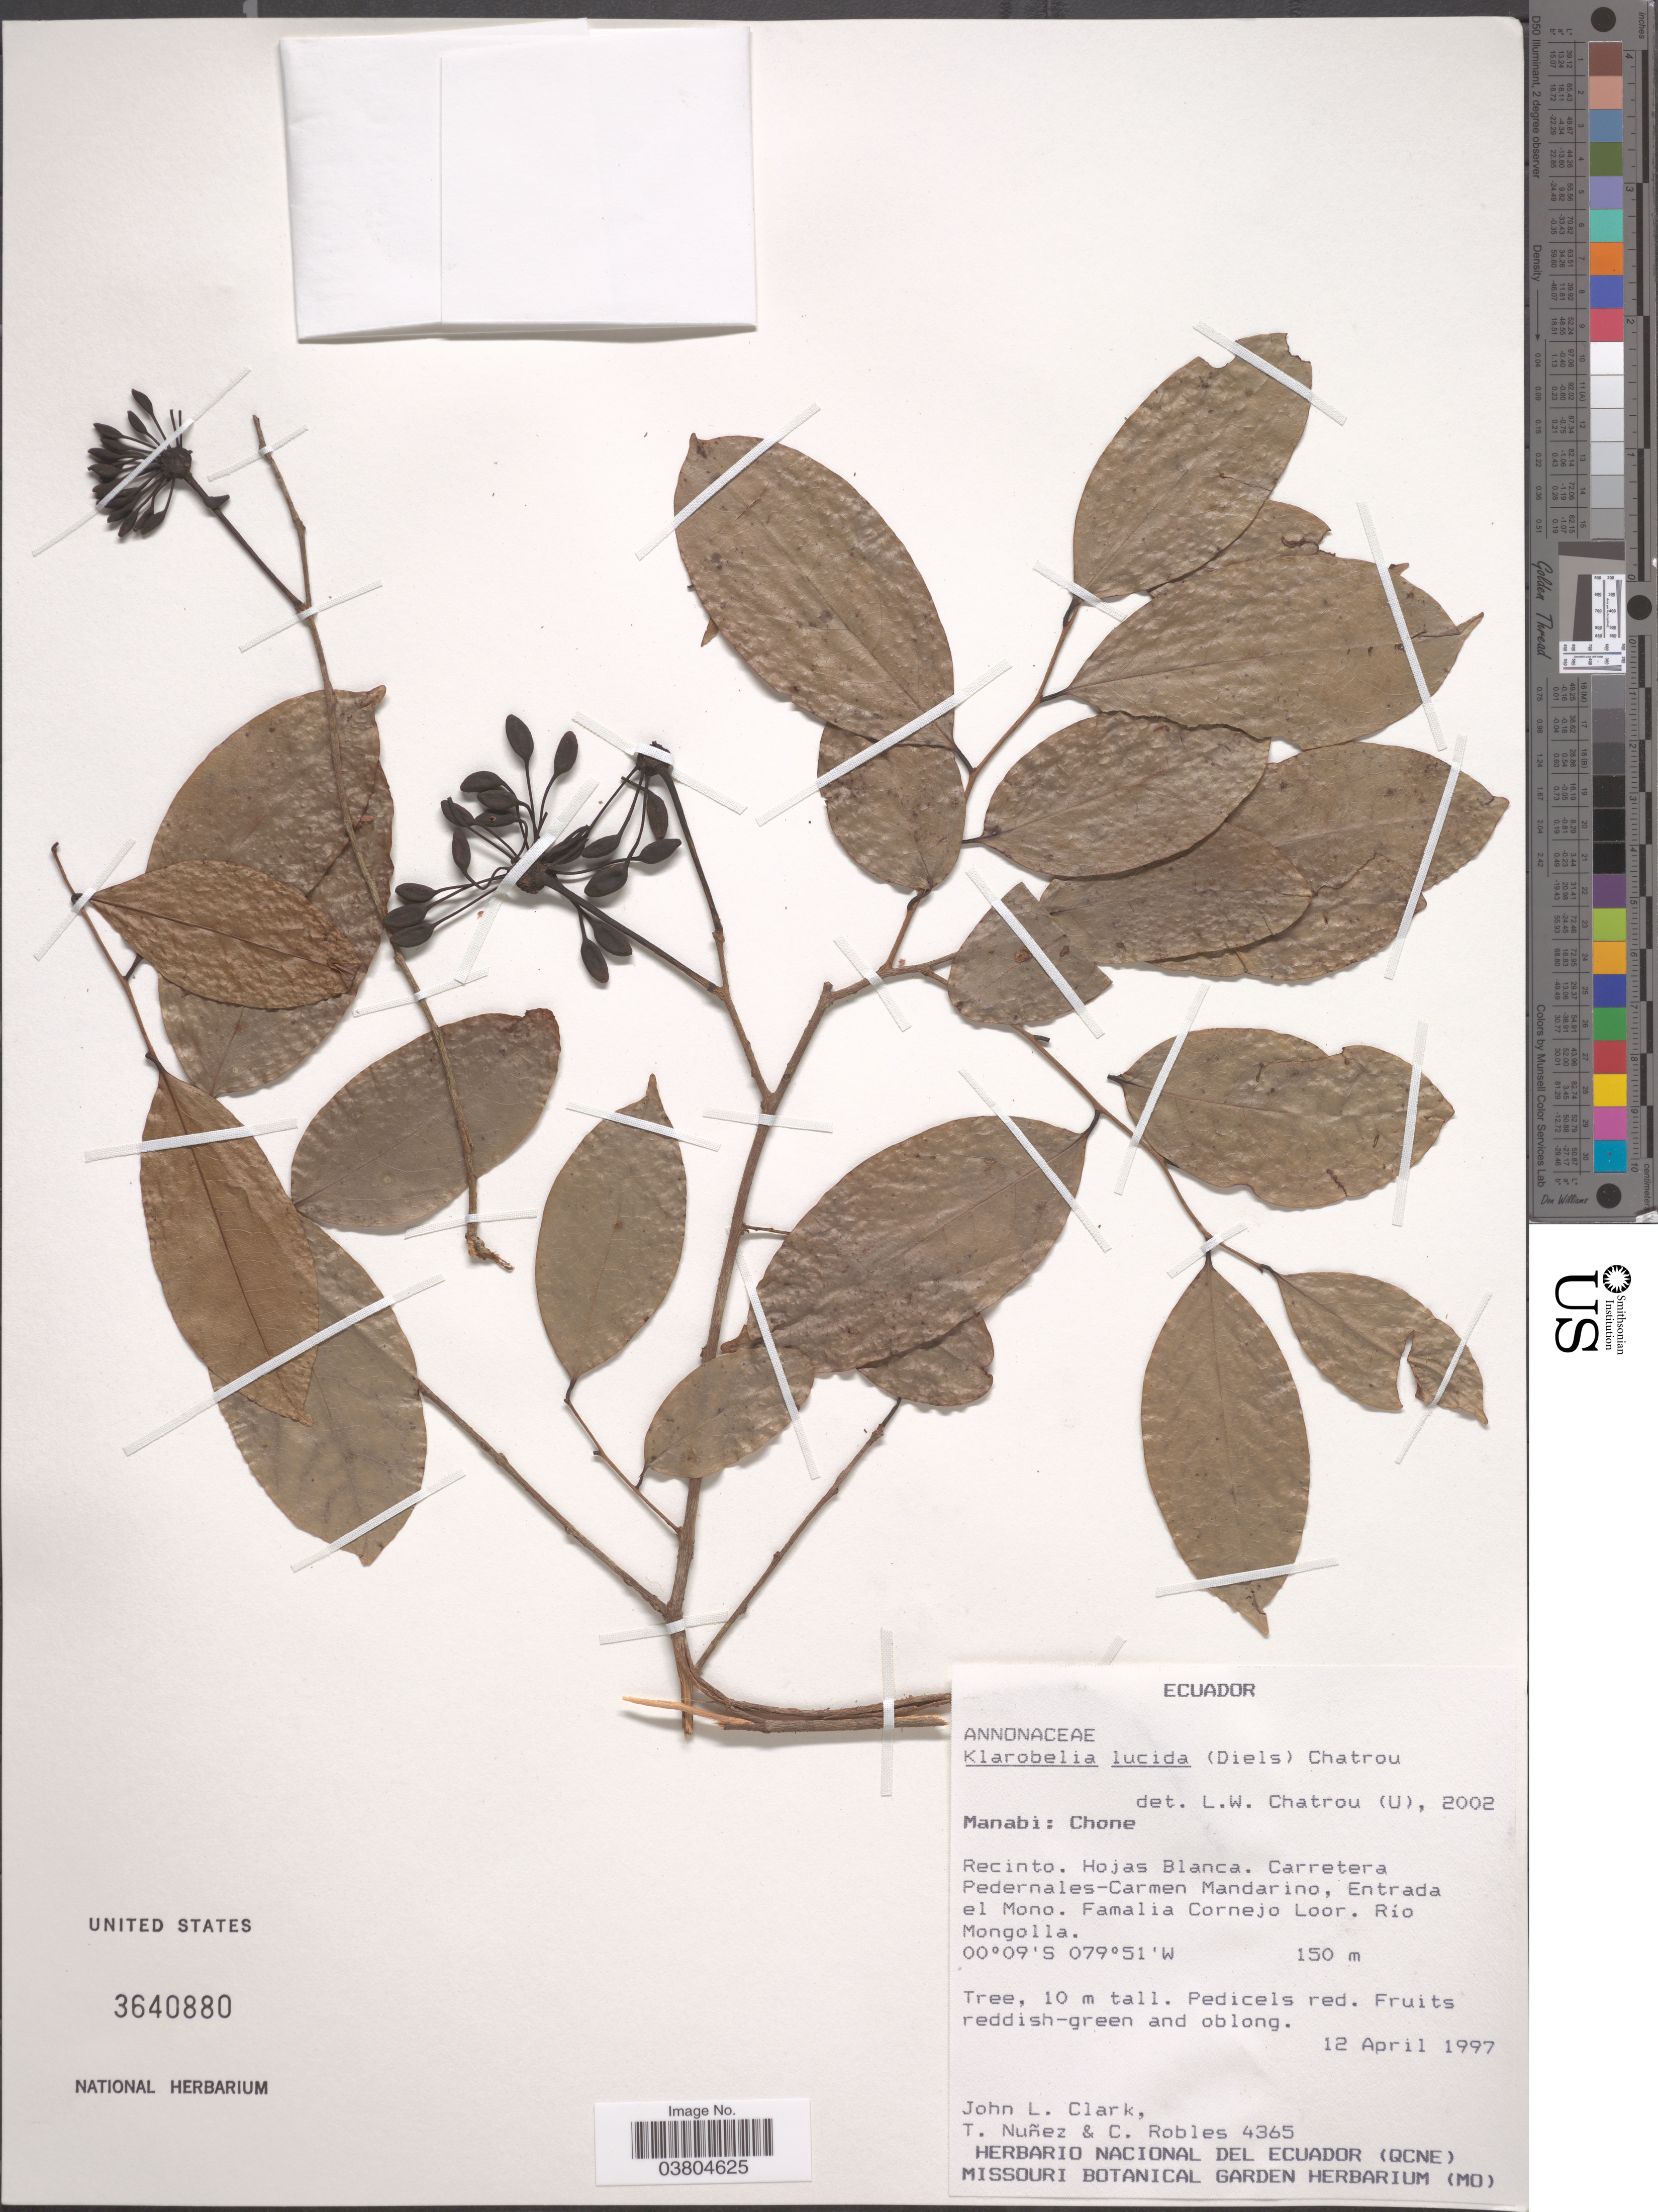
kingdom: Plantae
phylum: Tracheophyta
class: Magnoliopsida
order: Magnoliales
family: Annonaceae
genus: Klarobelia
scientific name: Klarobelia lucida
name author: (Diels) Chatrou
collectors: J. L. Clark, T. Núñez & C. Robles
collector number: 4365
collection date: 1997-04-12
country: Ecuador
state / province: Manabí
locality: Chone. Recinto. Hojas Blanca. Carretera Pedernales-Carmen Mandarino, Entrada el Mono. Famalia Cornejo Loor. Río Mongolla.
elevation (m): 150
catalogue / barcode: US 3640880